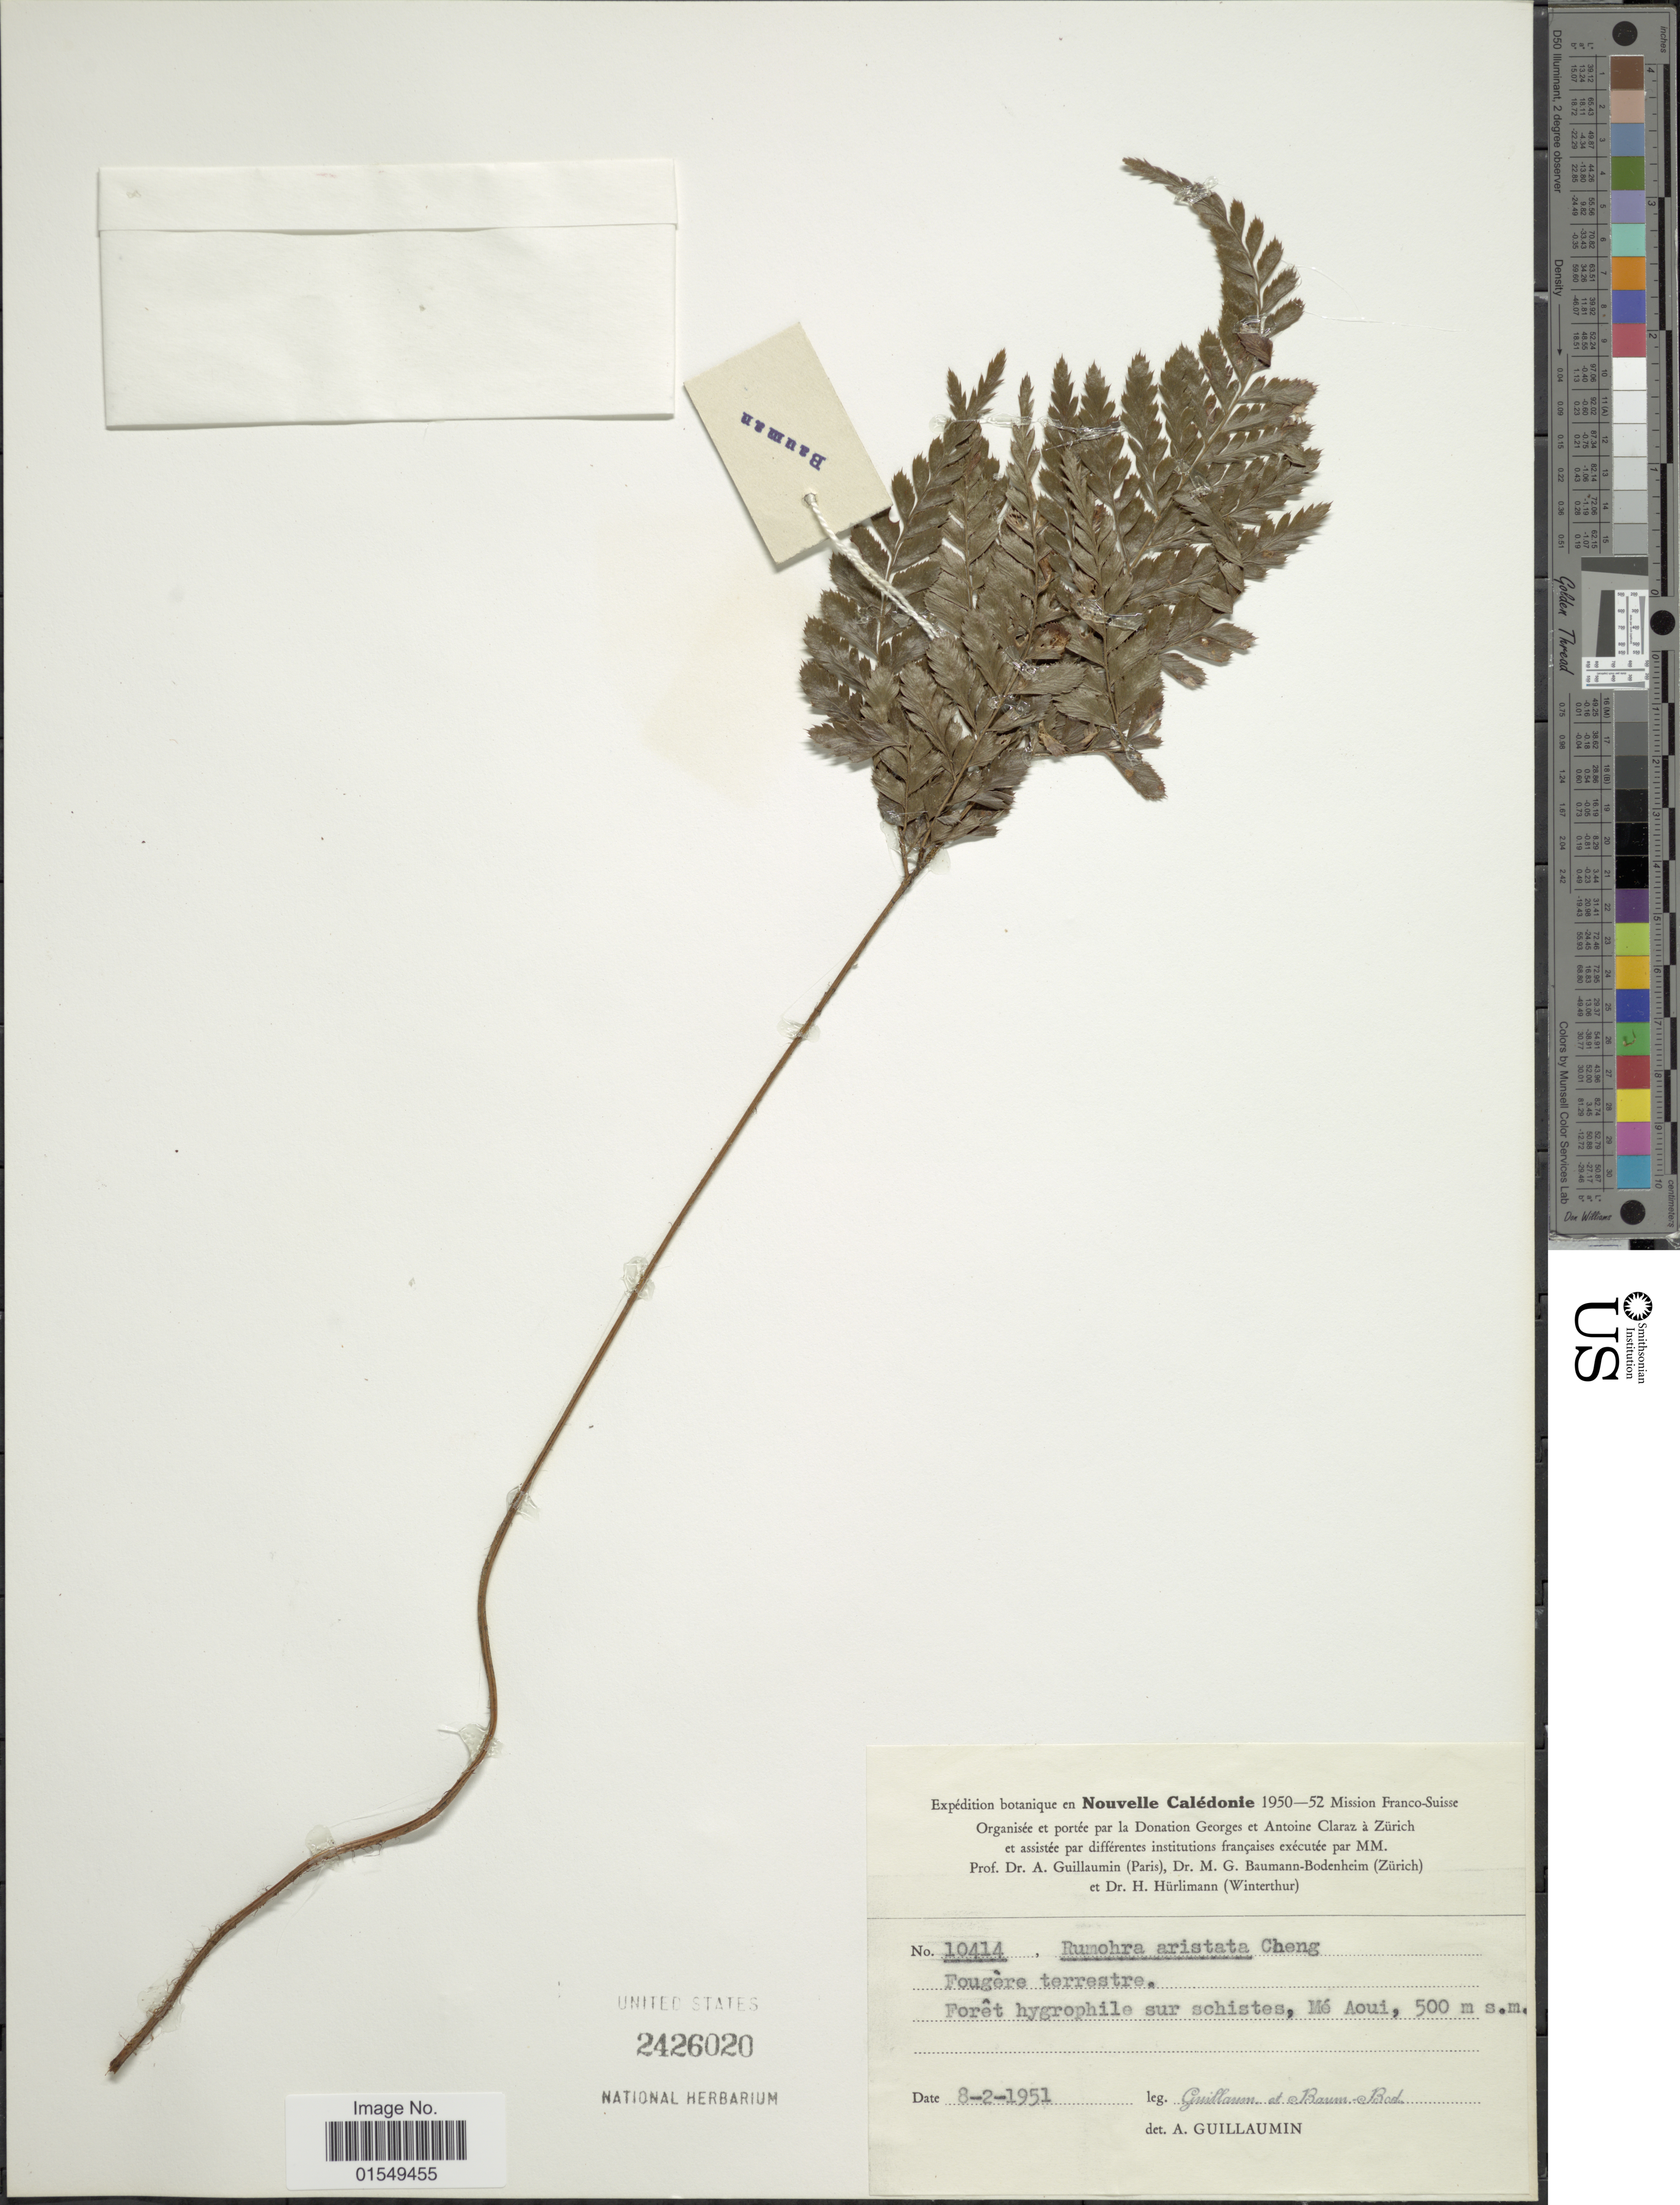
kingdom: Plantae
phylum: Tracheophyta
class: Polypodiopsida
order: Polypodiales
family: Dryopteridaceae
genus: Arachniodes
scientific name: Arachniodes aristata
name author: (G. Forst.) Tindale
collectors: A. Guillaumin & M. G. Baumann-Bodenheim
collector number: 10414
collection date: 1951-02-08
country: New Caledonia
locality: Nouvelle Caledonie, Me Aoui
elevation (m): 500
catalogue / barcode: US 2426020